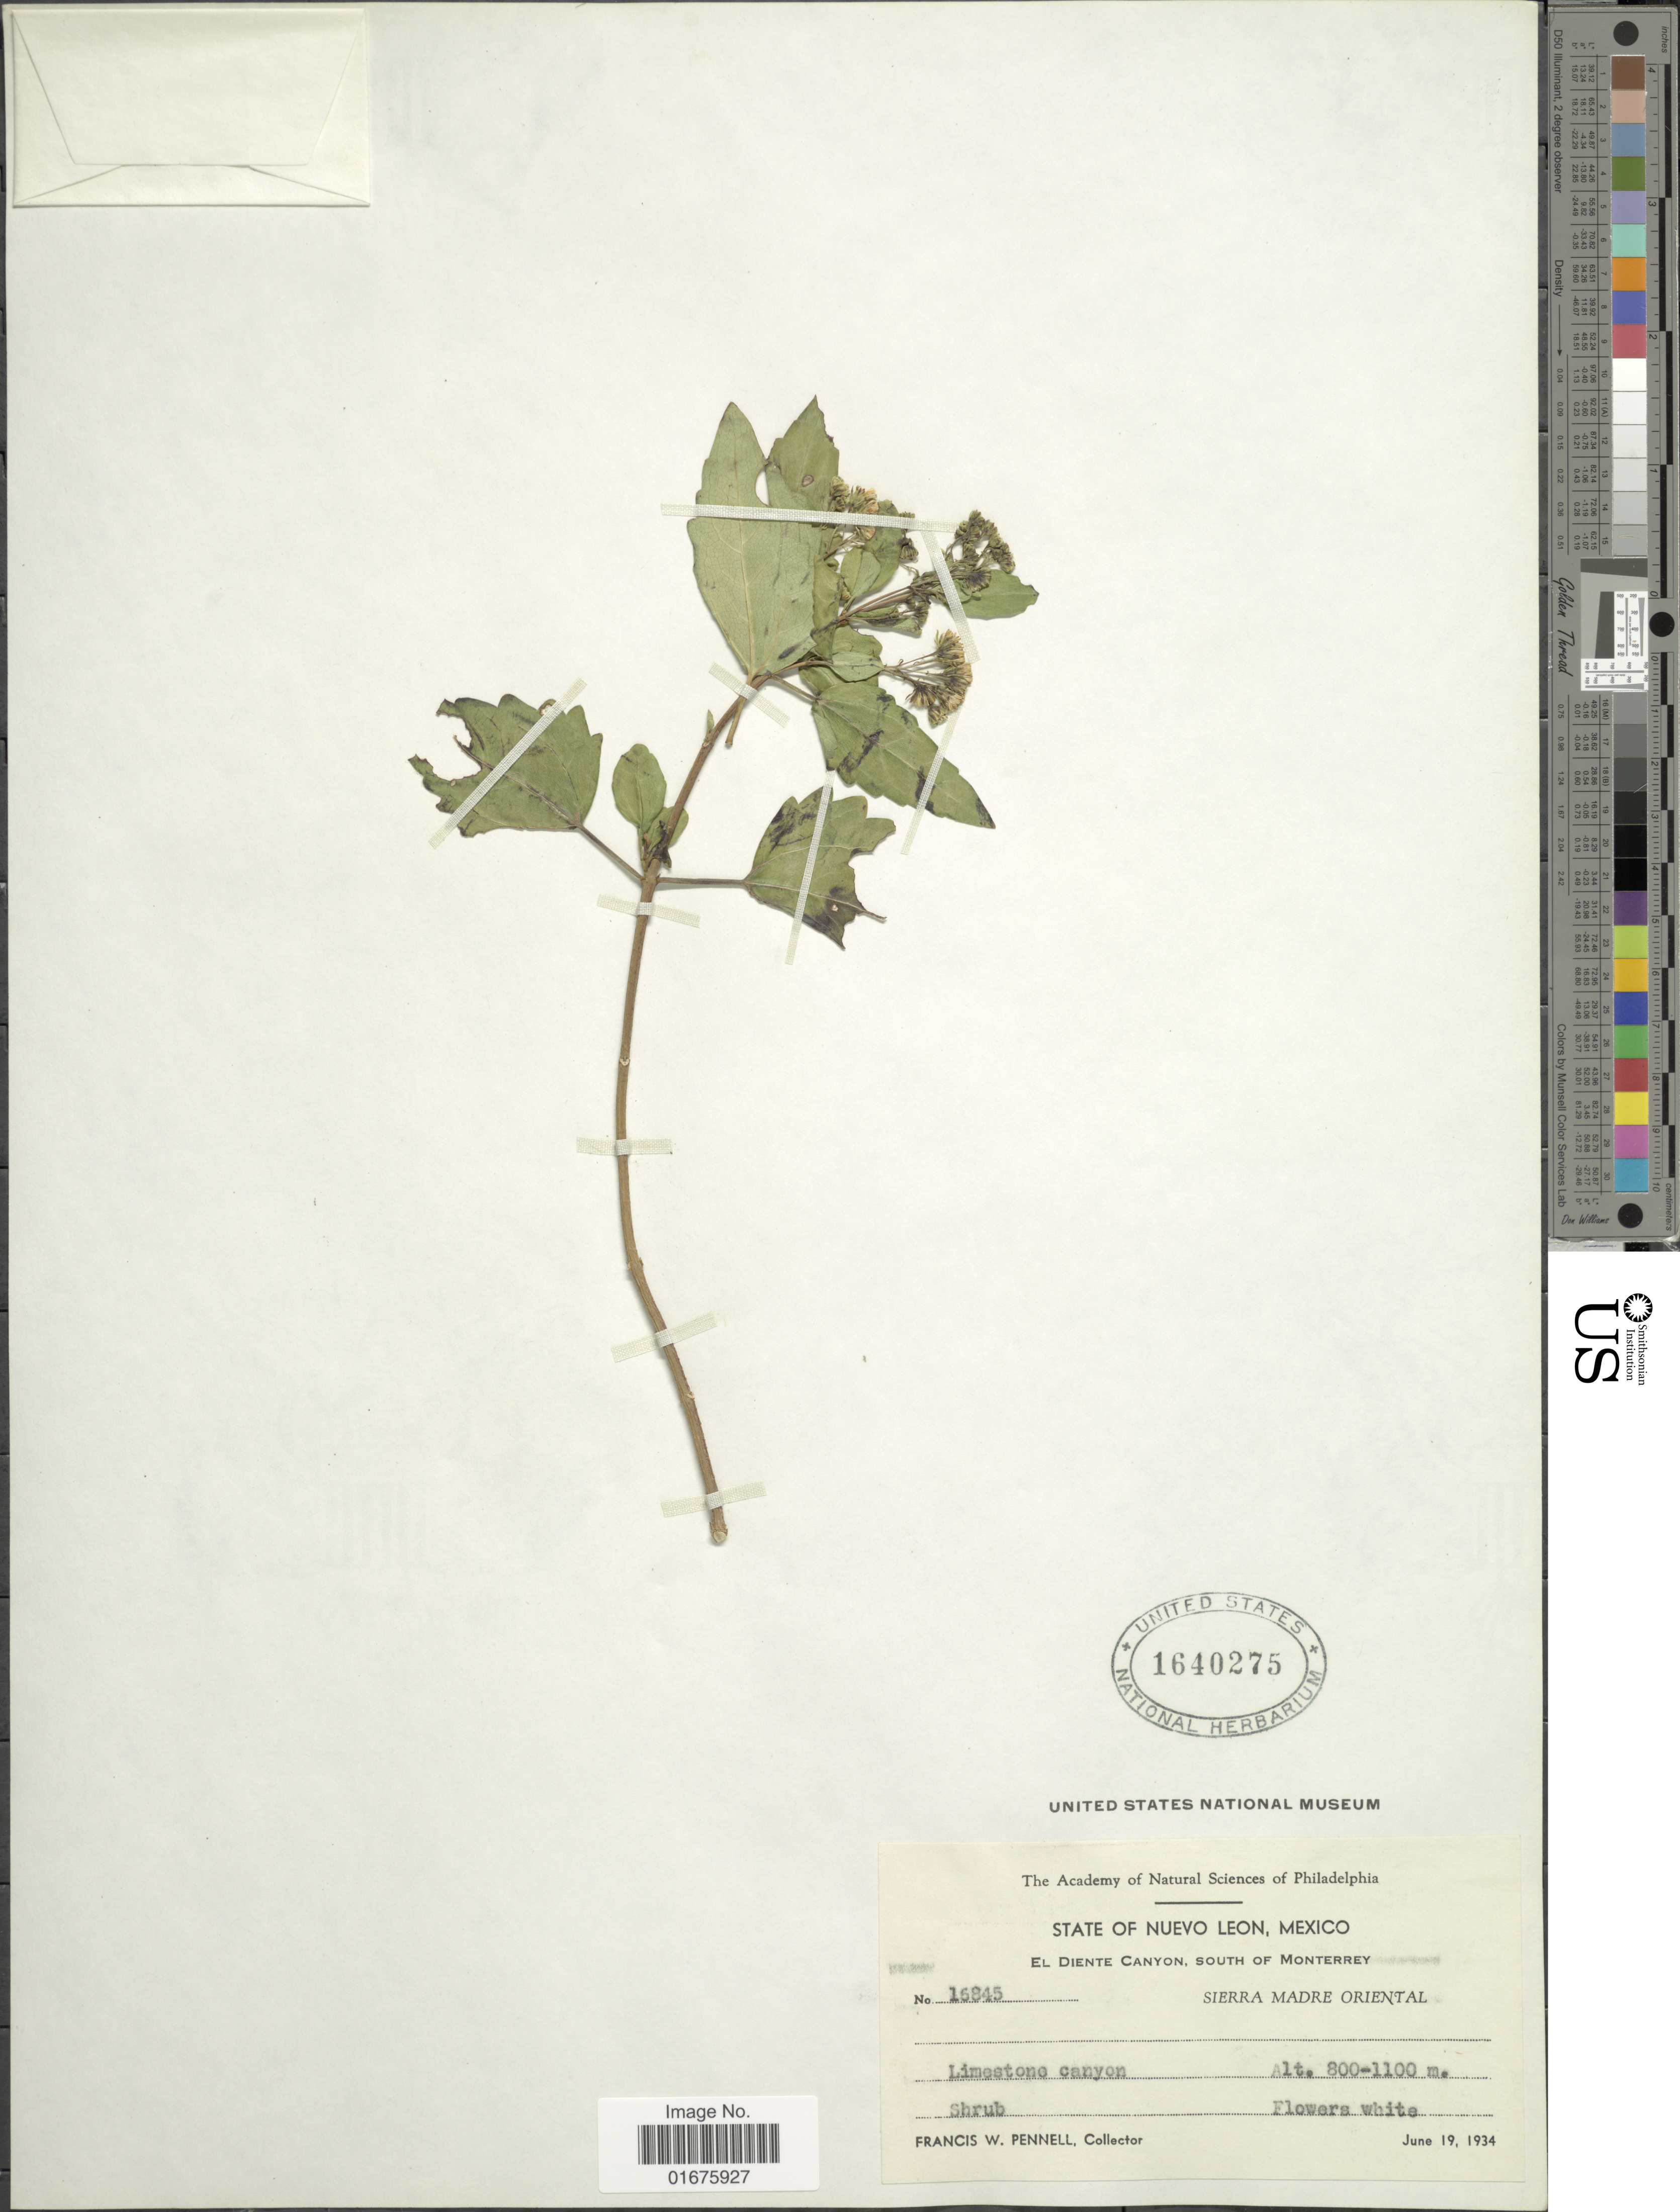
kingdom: Plantae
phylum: Tracheophyta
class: Magnoliopsida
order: Asterales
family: Asteraceae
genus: Ageratina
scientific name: Ageratina havanensis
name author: (Kunth) R.M. King & H. Rob.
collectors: F. W. Pennell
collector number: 16845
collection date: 1934-06-19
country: Mexico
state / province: Nuevo León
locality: El Diente Canyon, south of Monterrey, Sierra Madre Oriental, Limestone canyon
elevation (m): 800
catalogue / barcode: US 1640275